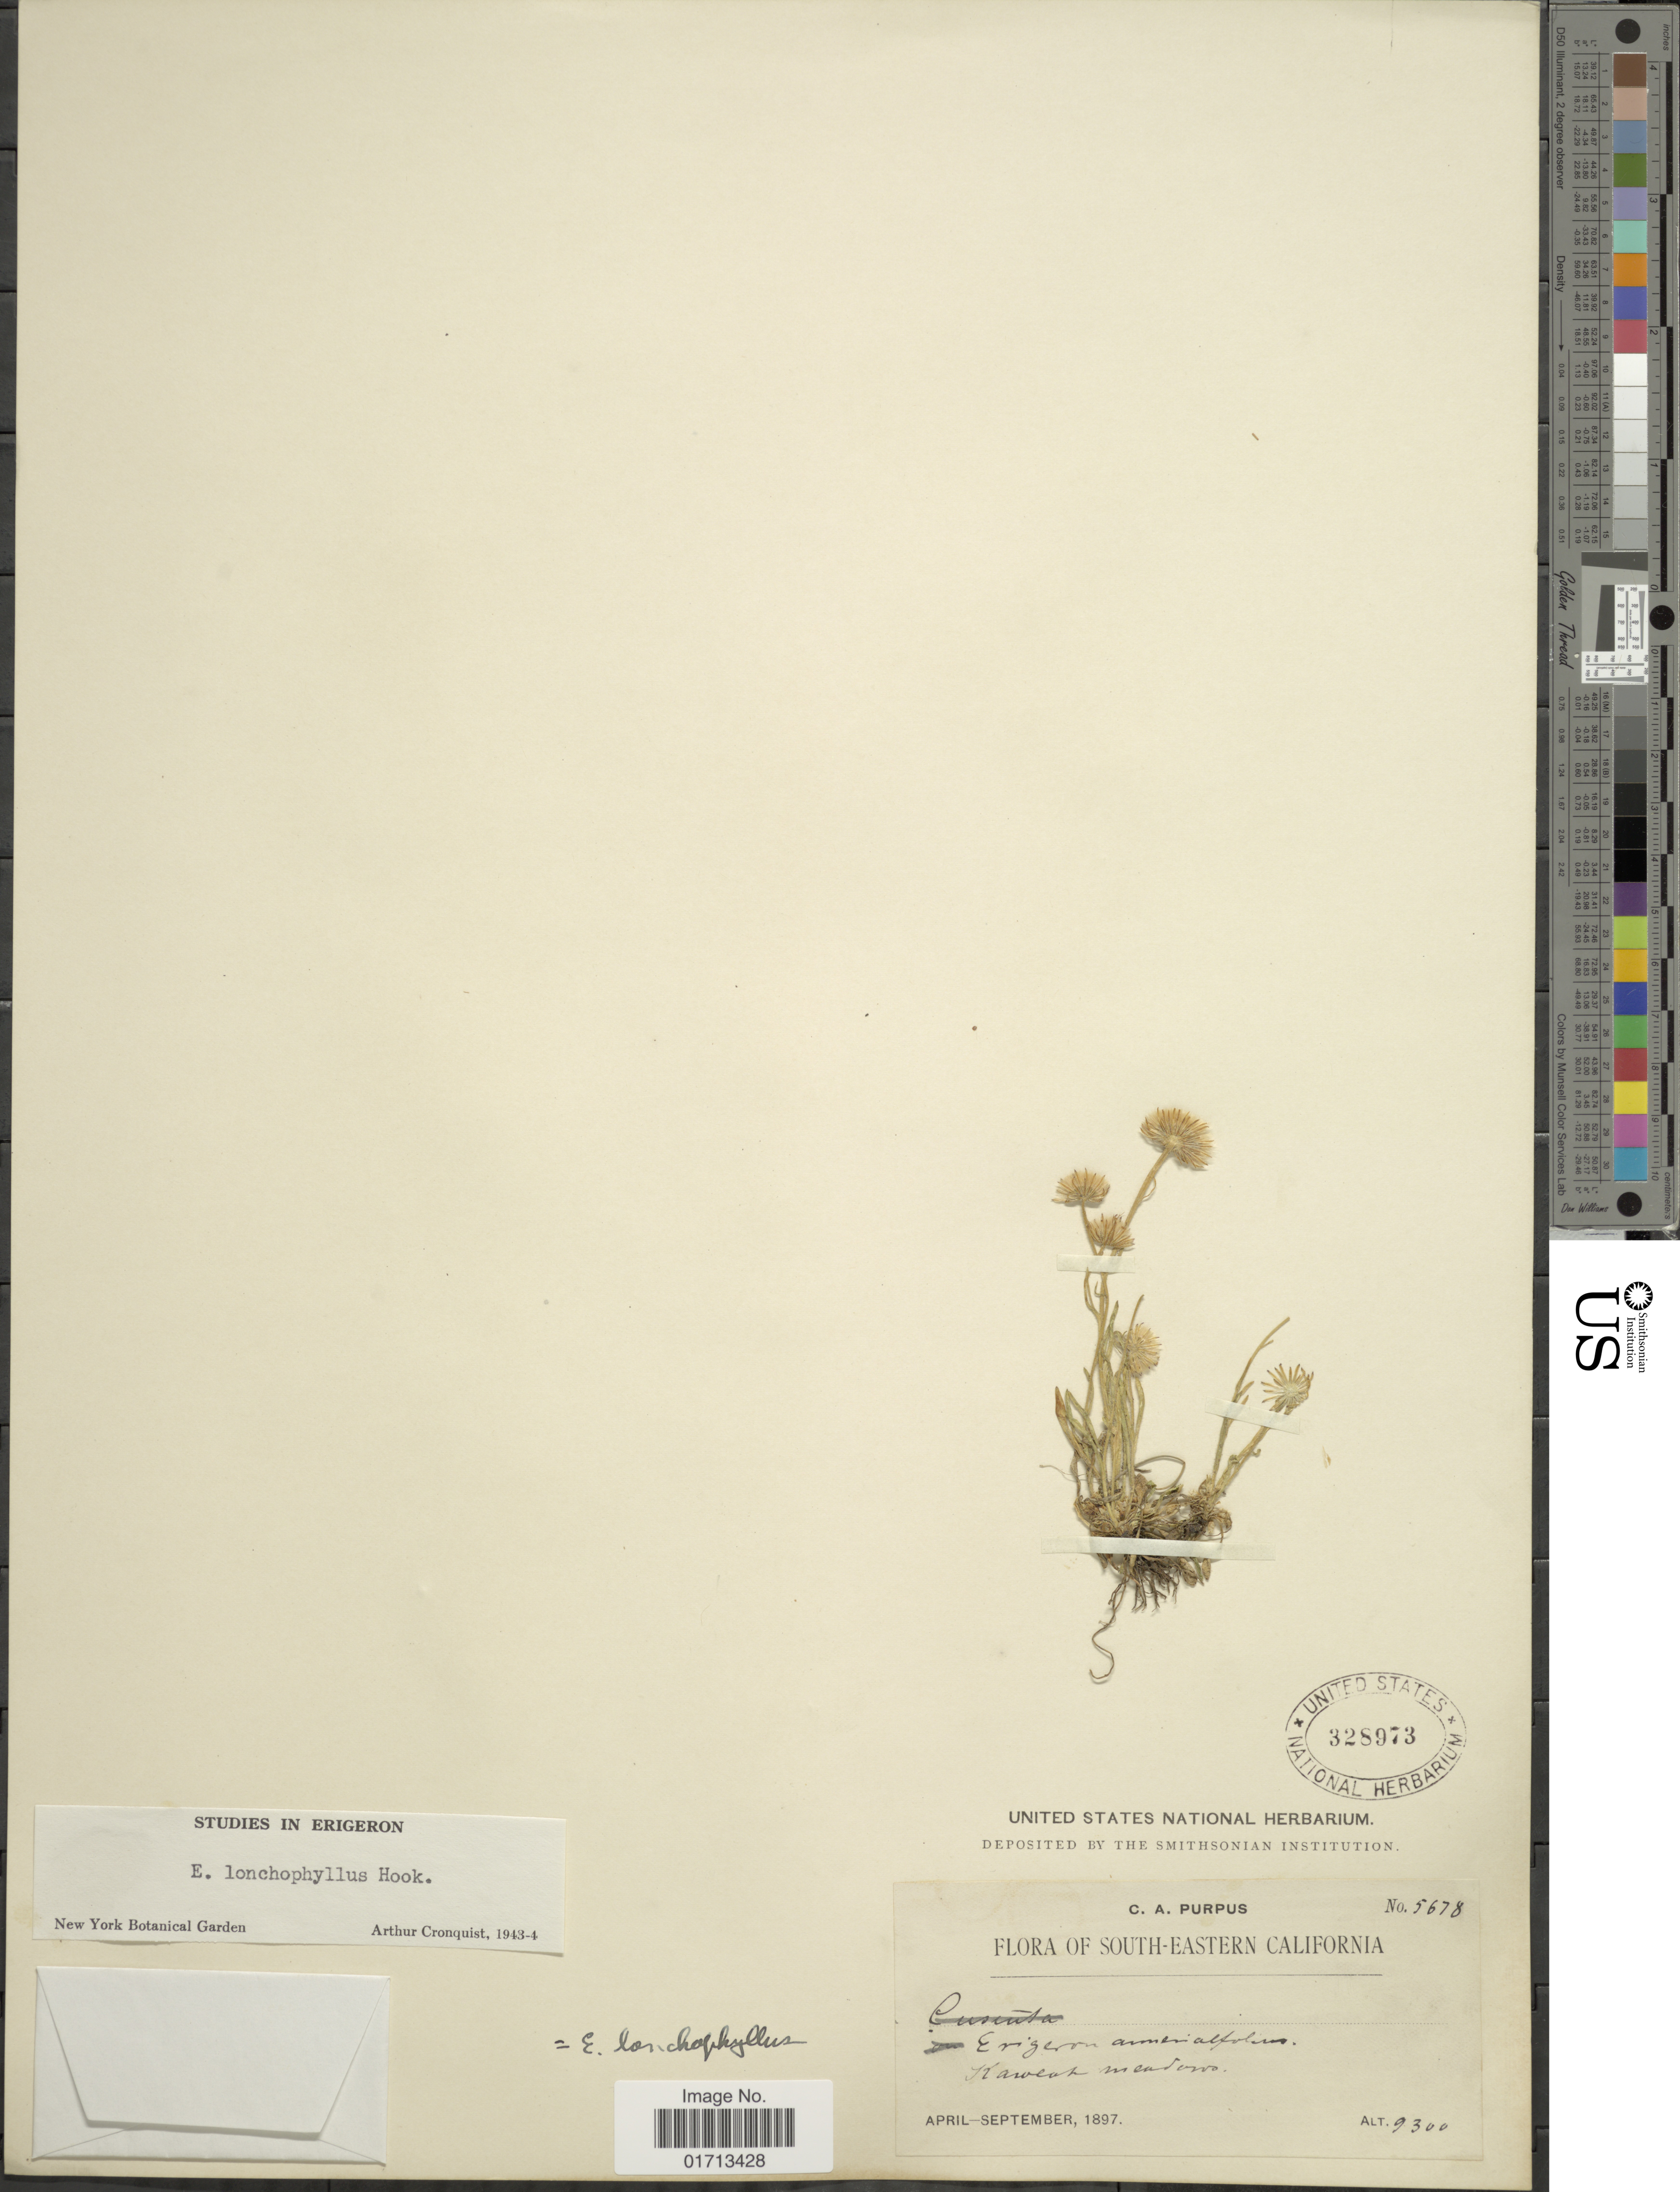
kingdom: Plantae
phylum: Tracheophyta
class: Magnoliopsida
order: Asterales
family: Asteraceae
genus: Erigeron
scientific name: Erigeron lonchophyllus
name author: Hook.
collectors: C. A. Purpus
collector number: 5678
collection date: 1897-04/1897-09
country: United States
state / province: California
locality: South-eastern California. Kaweah Meadows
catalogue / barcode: US 328973